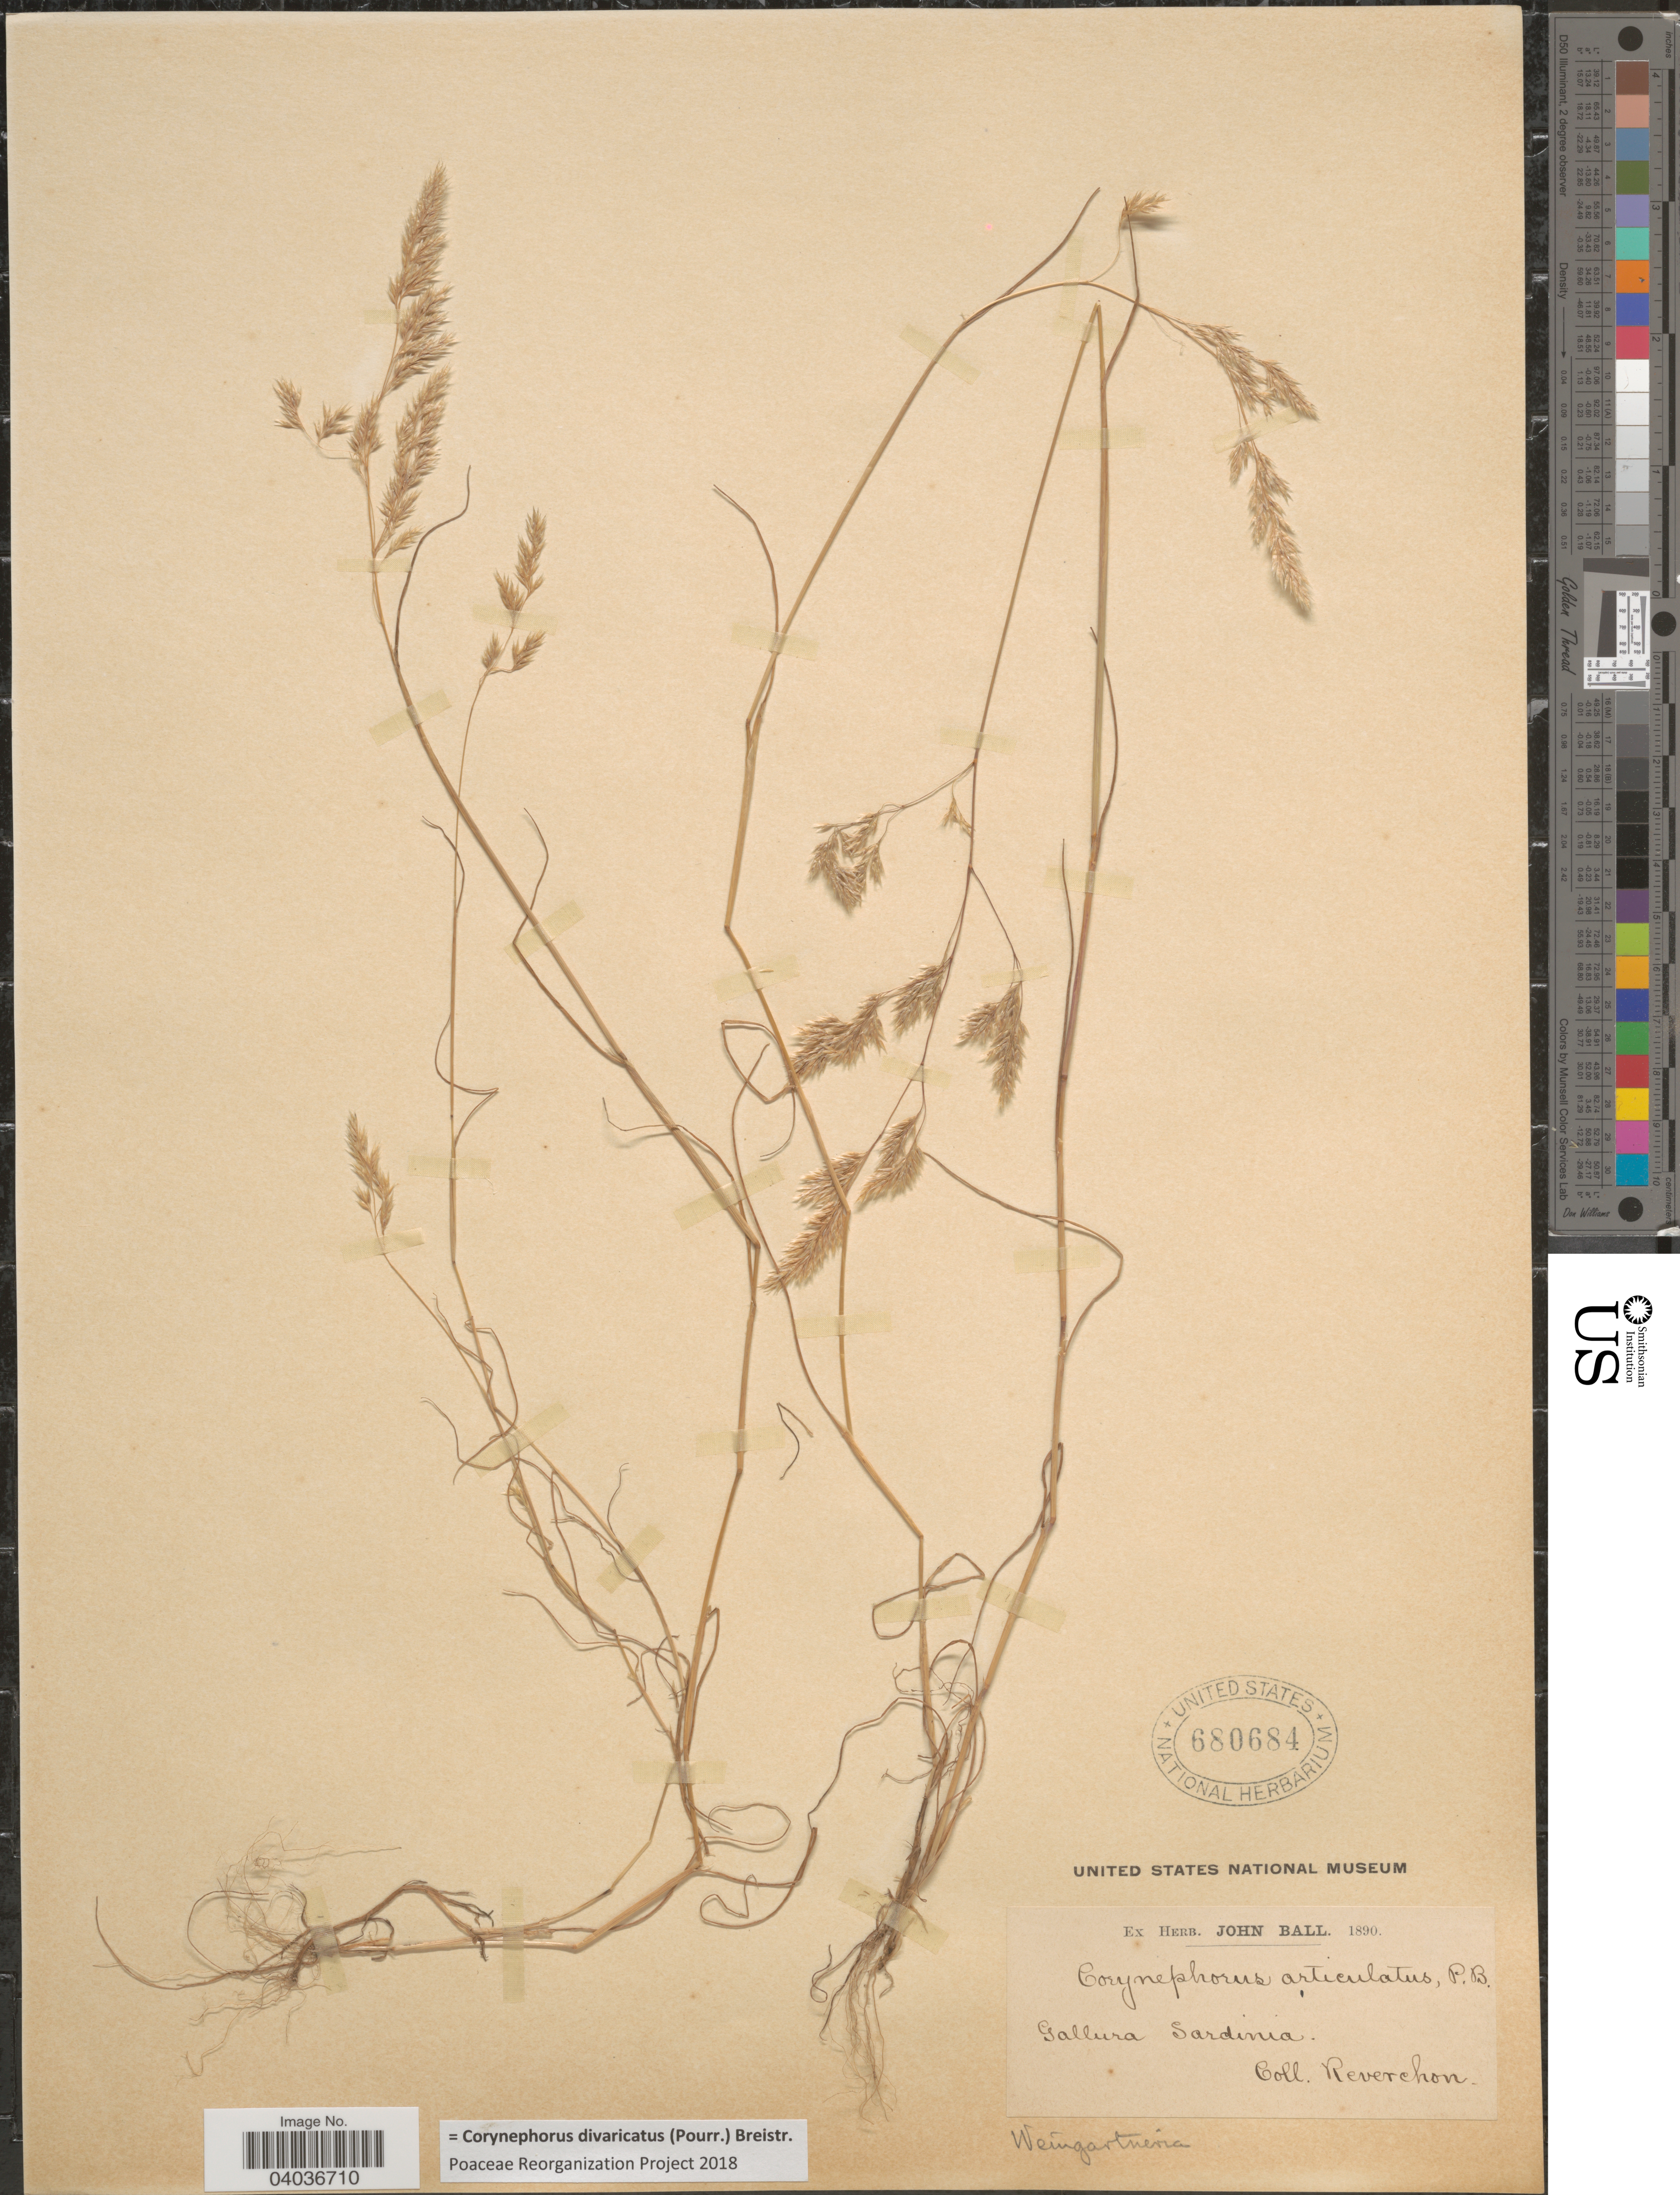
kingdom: Plantae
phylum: Tracheophyta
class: Liliopsida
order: Poales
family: Poaceae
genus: Corynephorus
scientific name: Corynephorus divaricatus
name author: (Pourr.) Breistroffer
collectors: -. Reverchon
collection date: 1890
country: Italy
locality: Gallura. Sardinia.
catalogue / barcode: US 680684